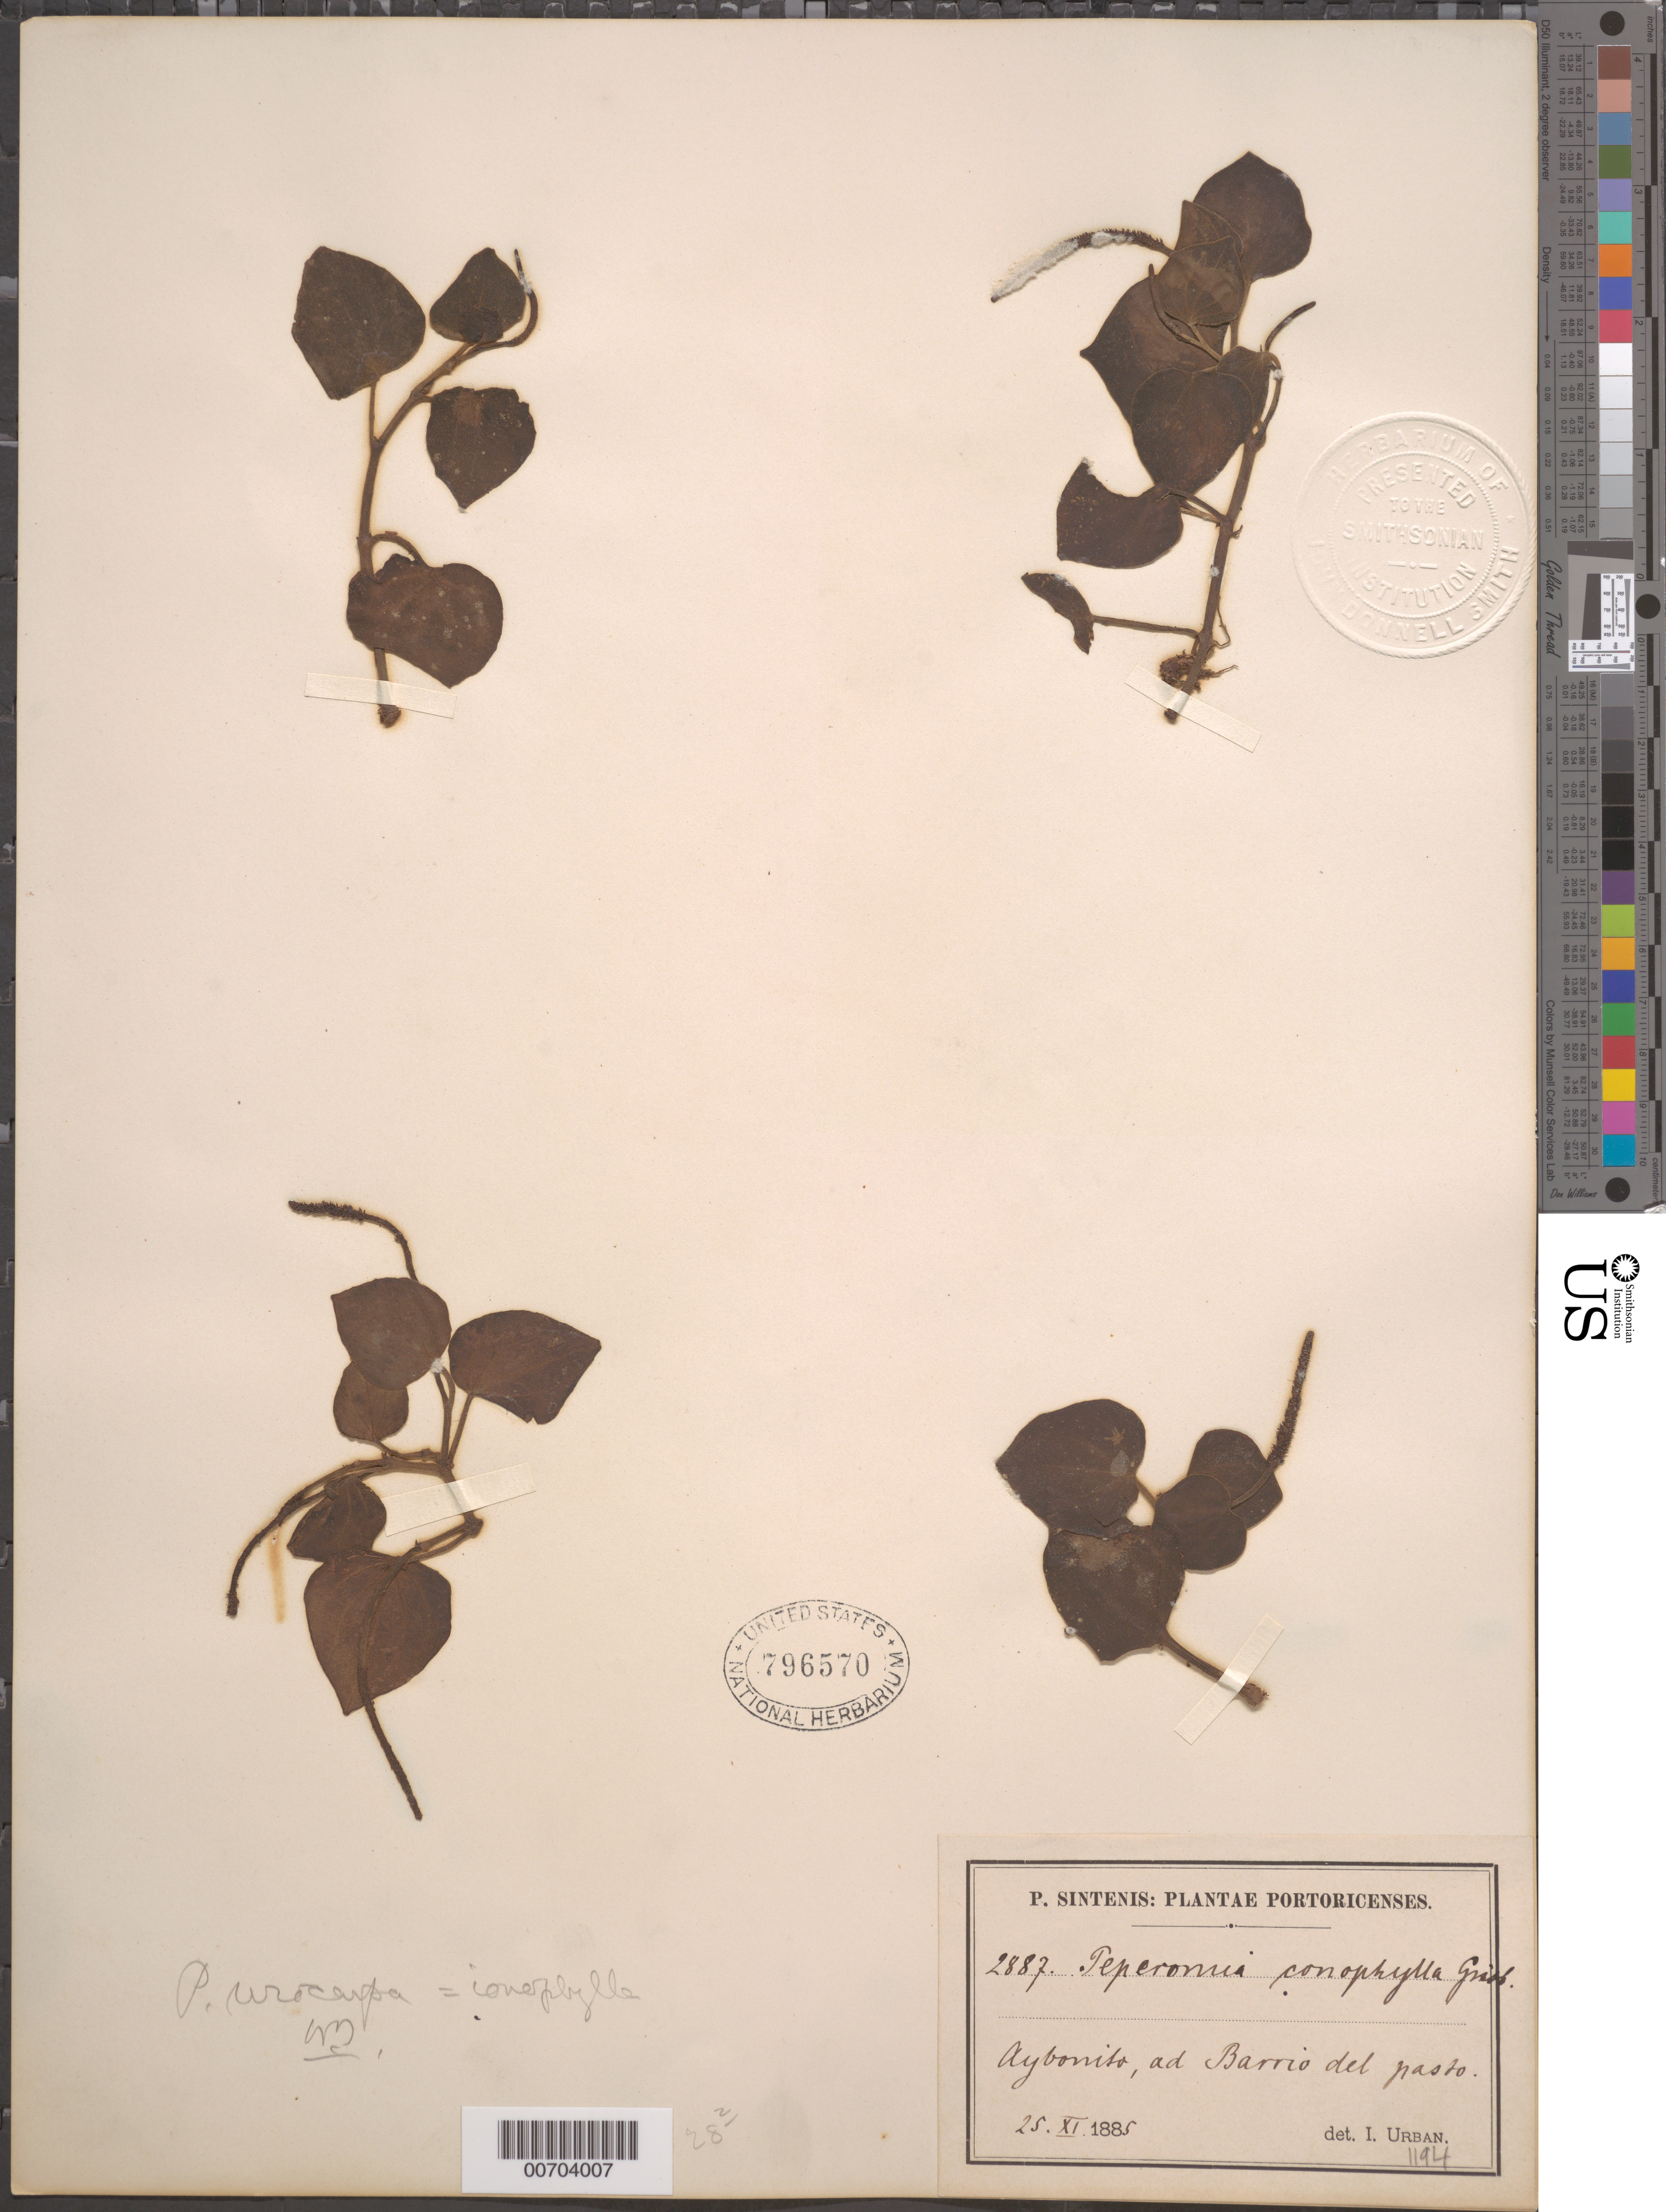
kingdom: Plantae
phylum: Tracheophyta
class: Magnoliopsida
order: Piperales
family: Piperaceae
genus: Peperomia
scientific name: Peperomia conophylla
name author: Griseb.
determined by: Urban, Ignatz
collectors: P. Sintenis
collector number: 2887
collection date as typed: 25 Nov 1885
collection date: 1885-11-25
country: Puerto Rico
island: Greater Antilles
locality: Aybonito, ad Barrio del Pasto?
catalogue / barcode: US 796570